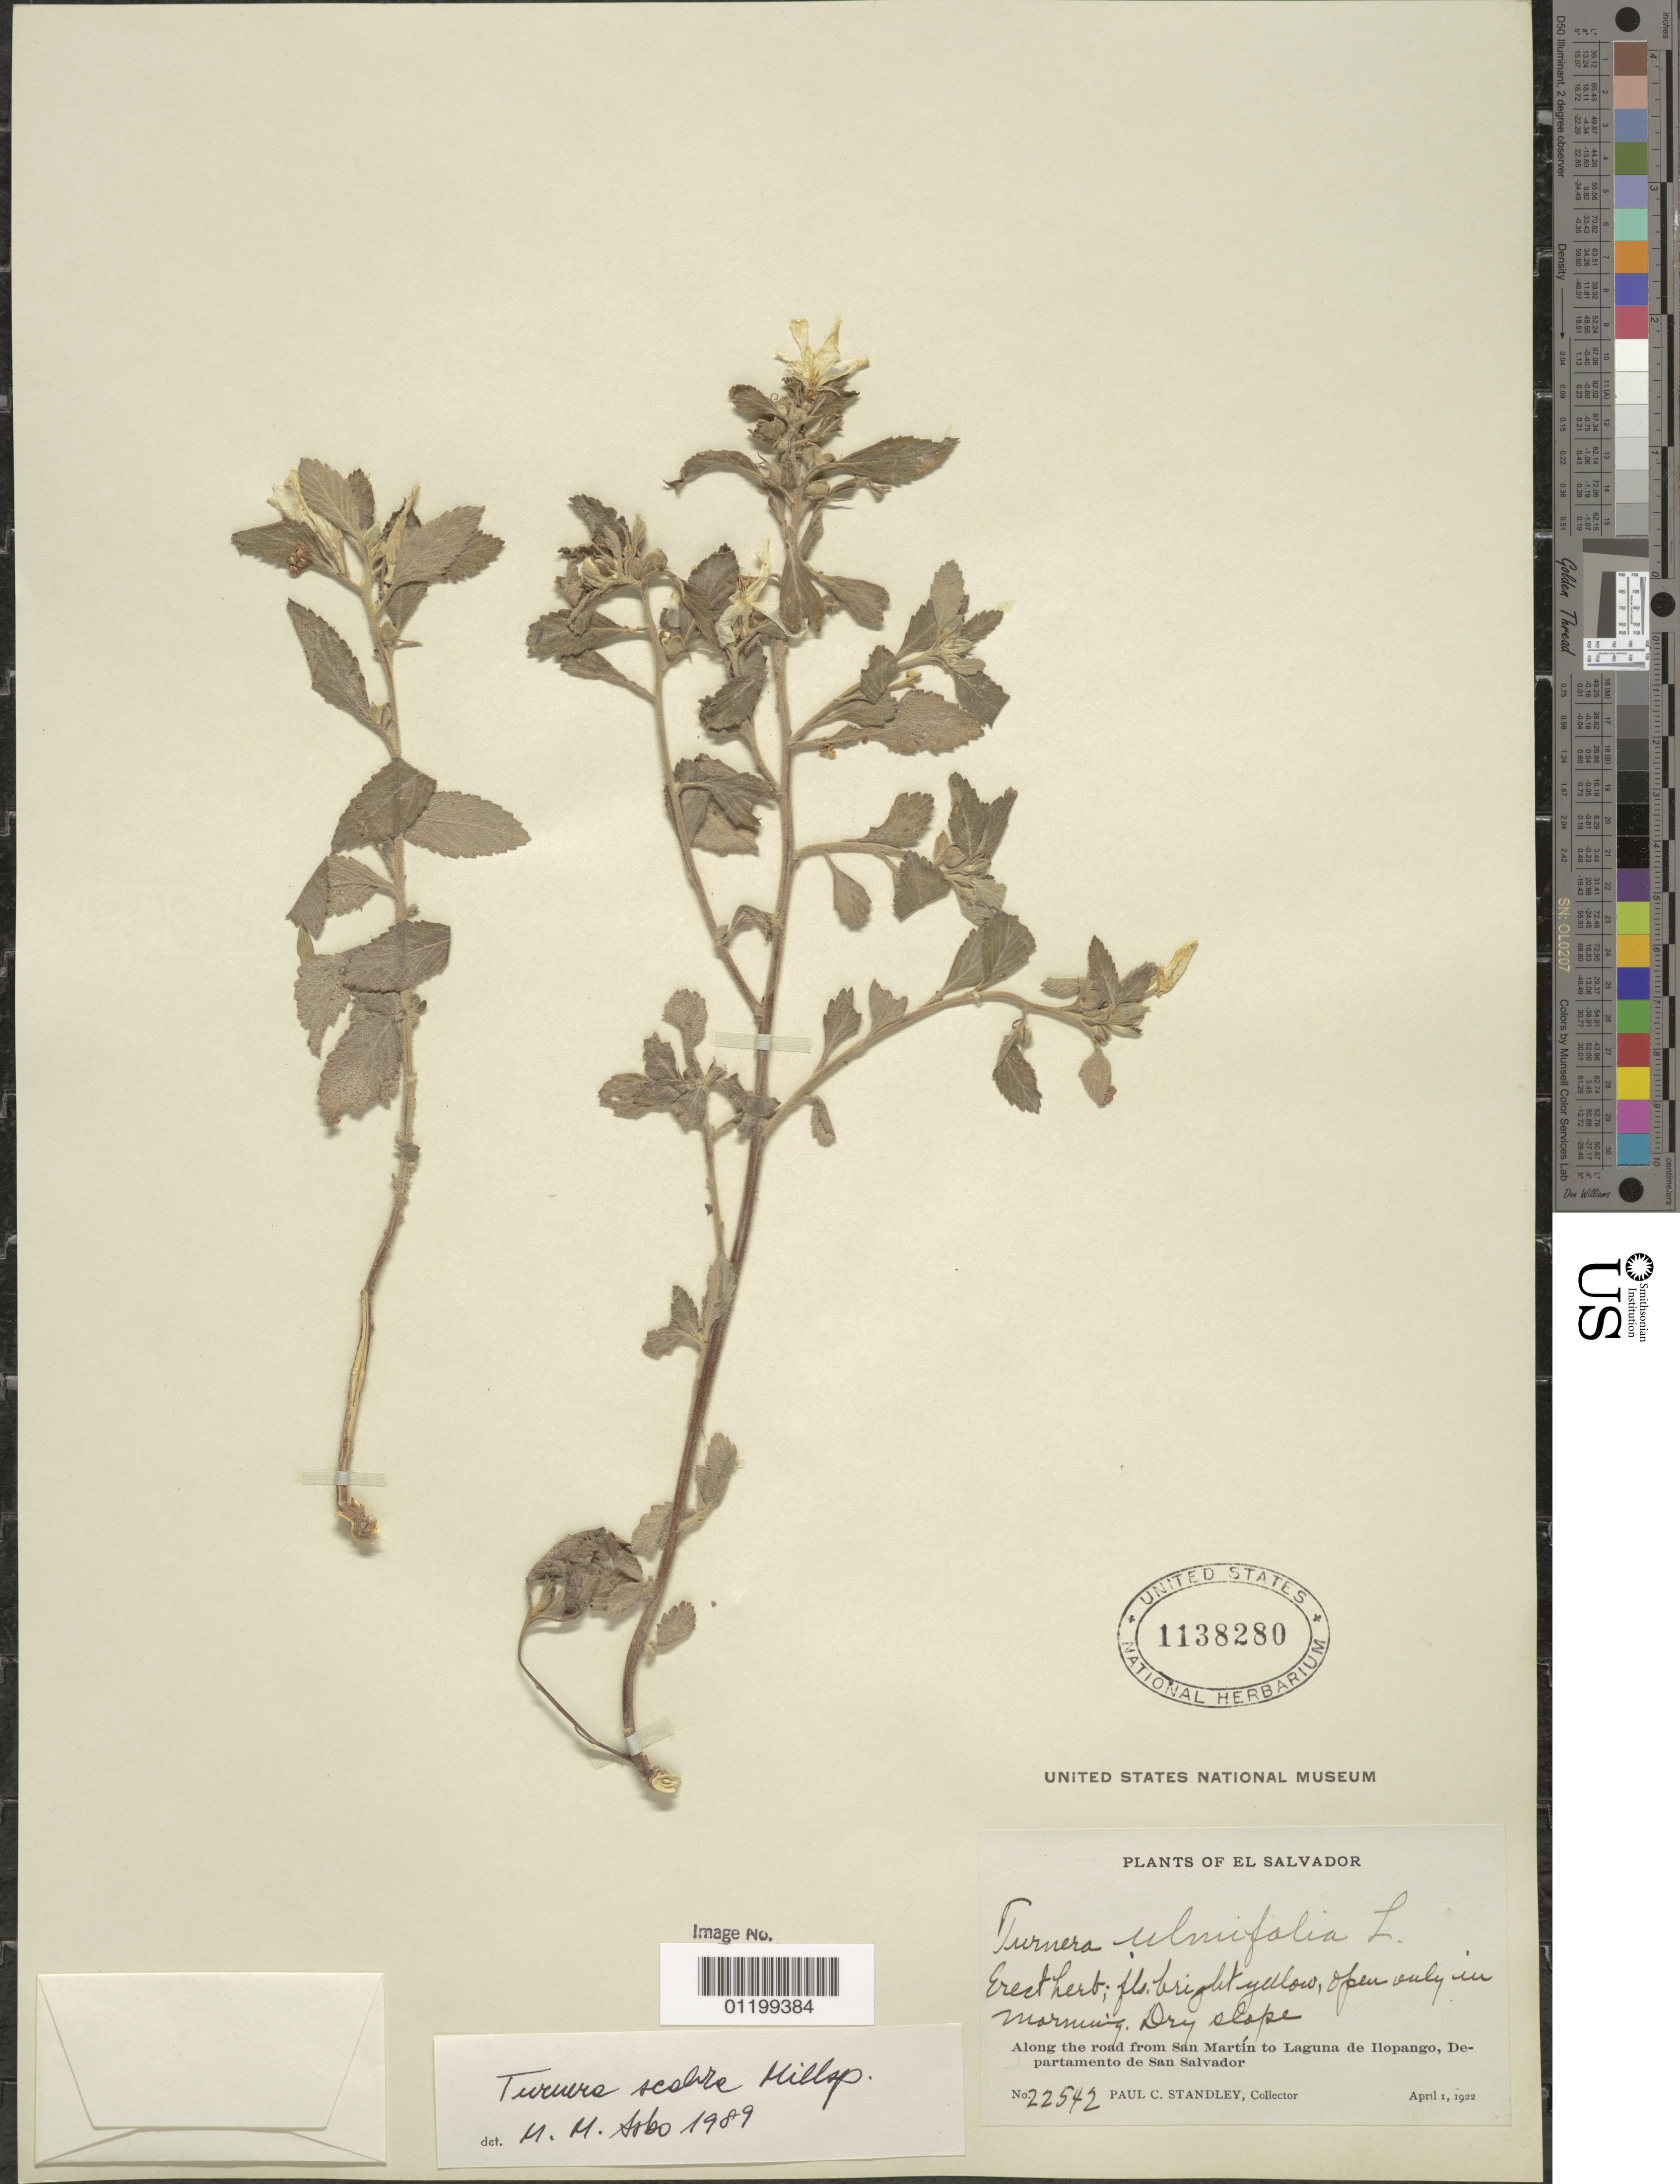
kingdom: Plantae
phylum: Tracheophyta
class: Magnoliopsida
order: Malpighiales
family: Turneraceae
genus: Turnera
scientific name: Turnera scabra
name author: Millsp.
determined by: Arbo, M. M.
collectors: P. C. Standley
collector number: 22542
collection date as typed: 1 Apr 1922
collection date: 1922-04-01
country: El Salvador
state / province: San Salvador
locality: along the road from San Martín to Laguna de Ilopango, Departamento of San Slavador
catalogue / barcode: US 1138280